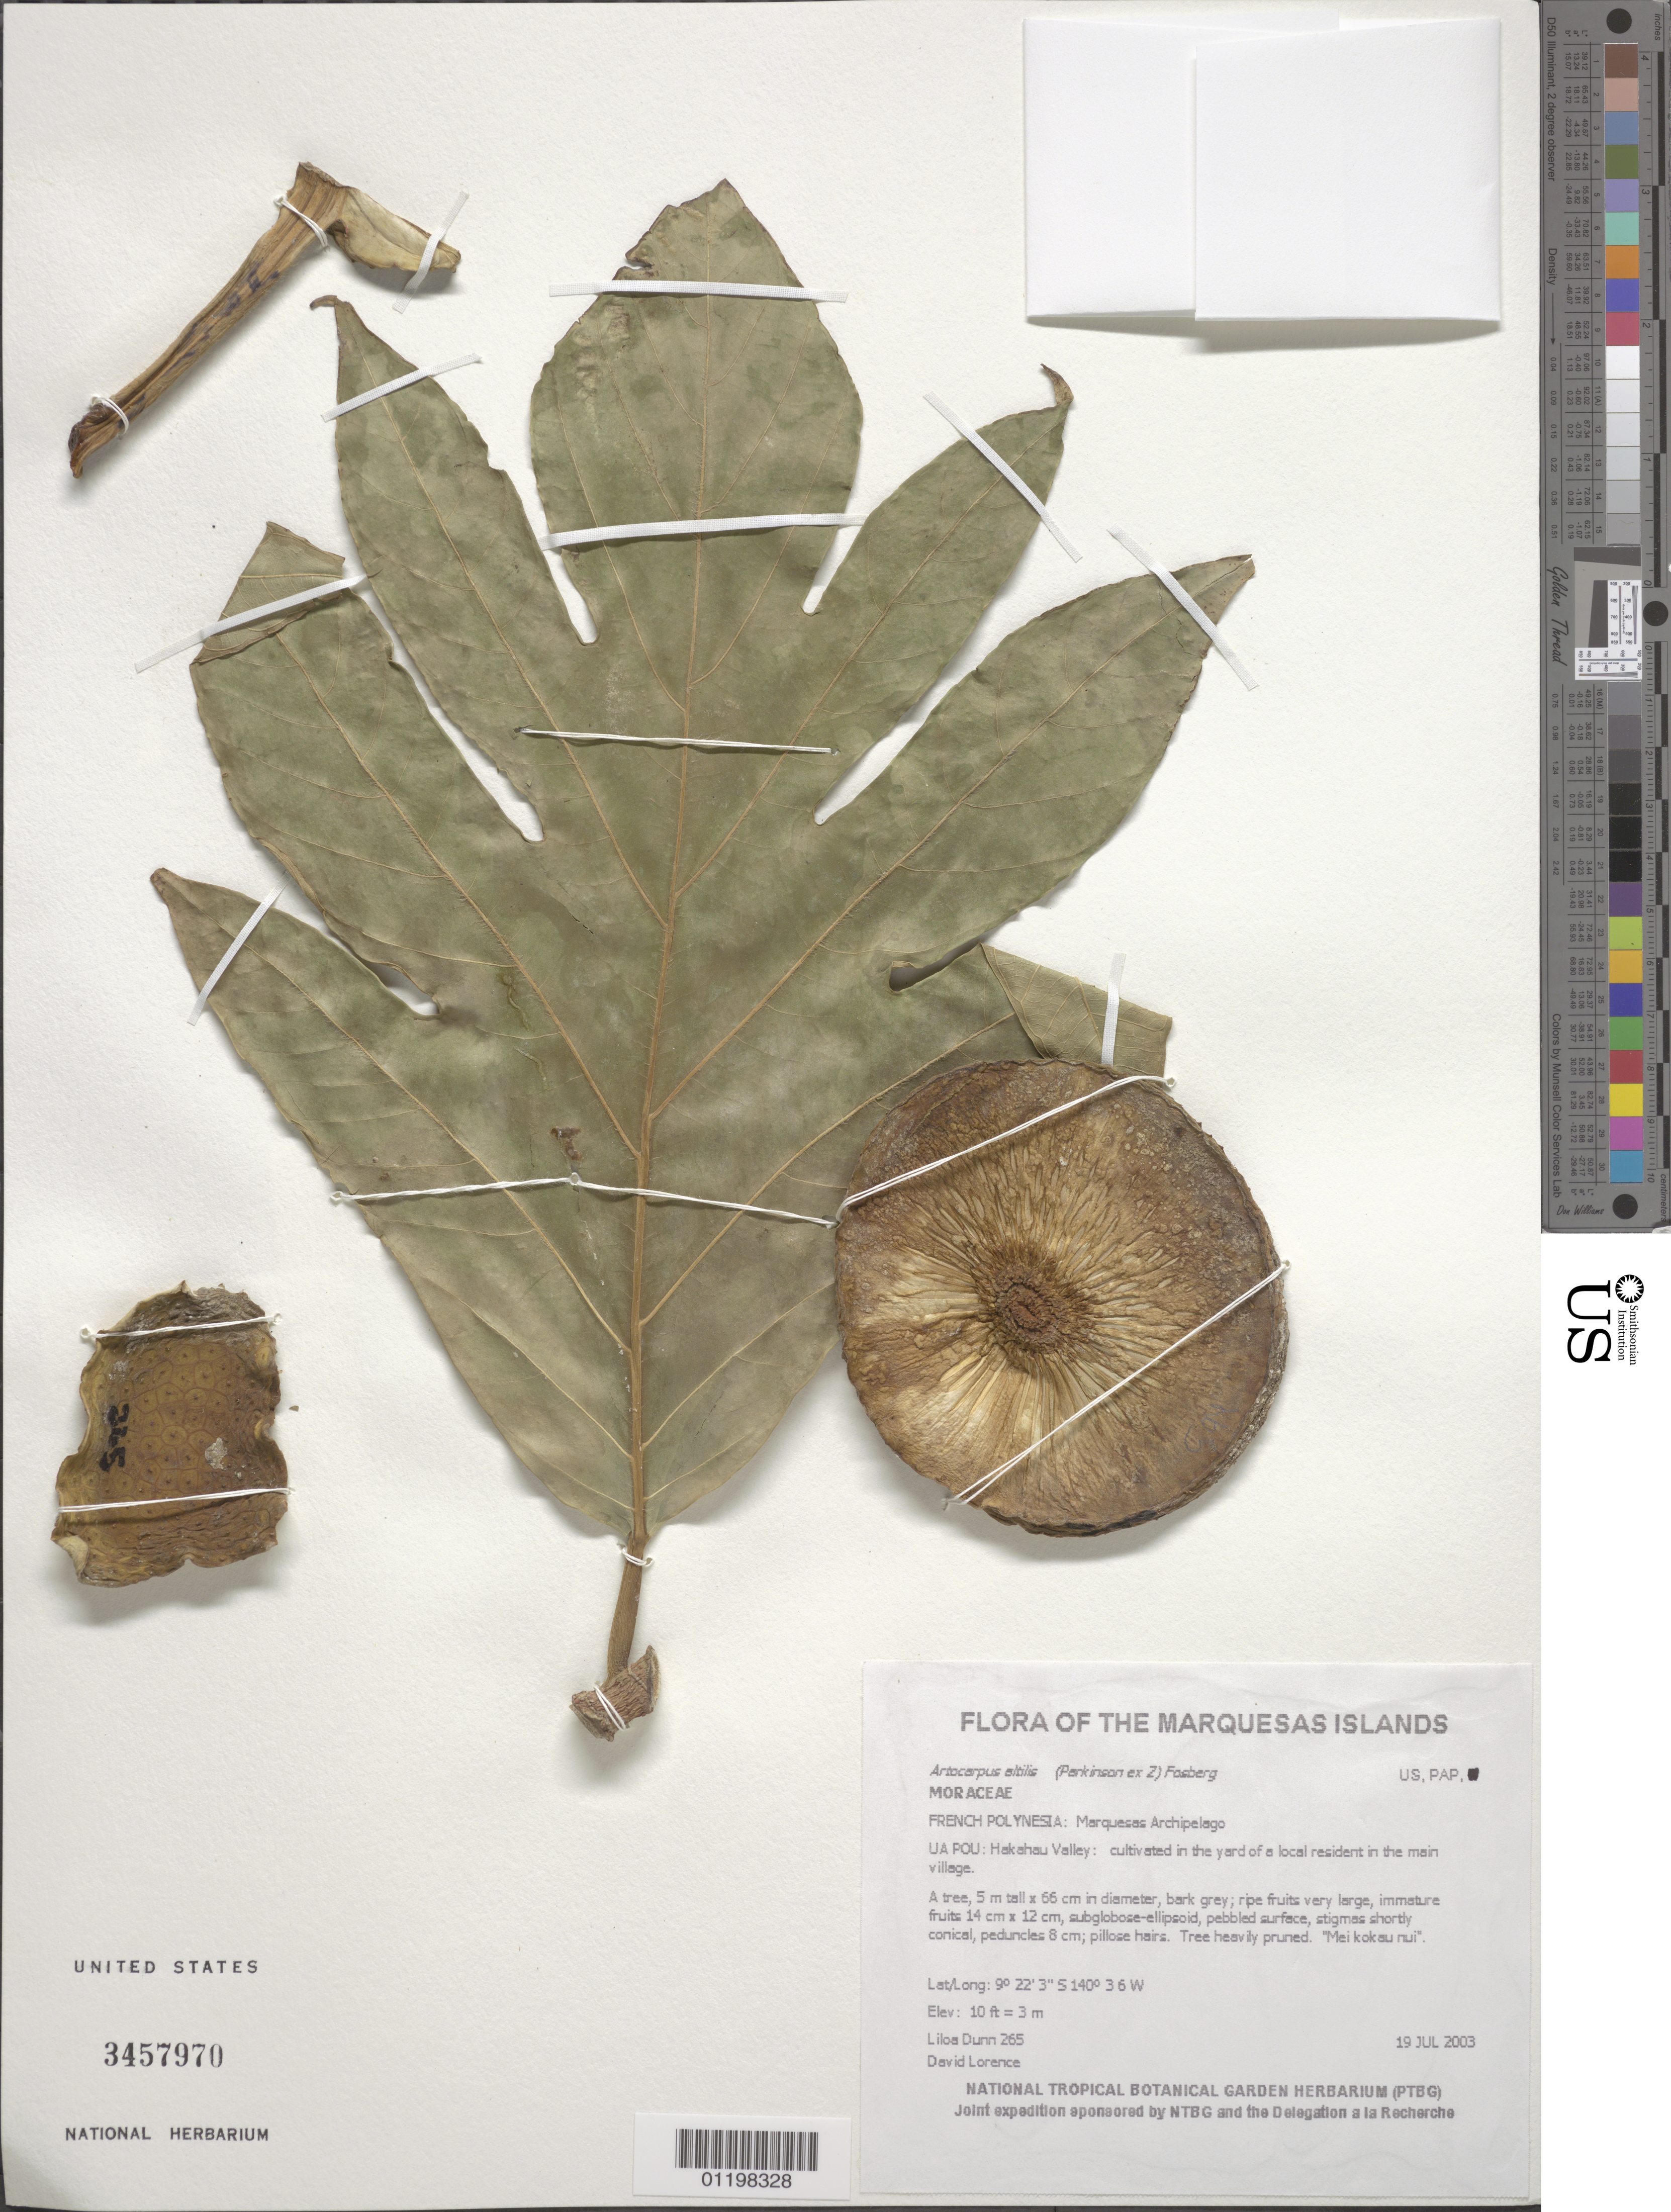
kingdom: Plantae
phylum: Tracheophyta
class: Magnoliopsida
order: Rosales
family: Moraceae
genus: Artocarpus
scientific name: Artocarpus altilis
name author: (Parkinson) Fosberg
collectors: L. Dunn & D. Lorence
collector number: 265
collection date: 2003-07-19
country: French Polynesia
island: Ua Pou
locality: Hakahau Valley: cultivated in the yard of a local resident in the main village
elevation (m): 3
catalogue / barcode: US 3457970